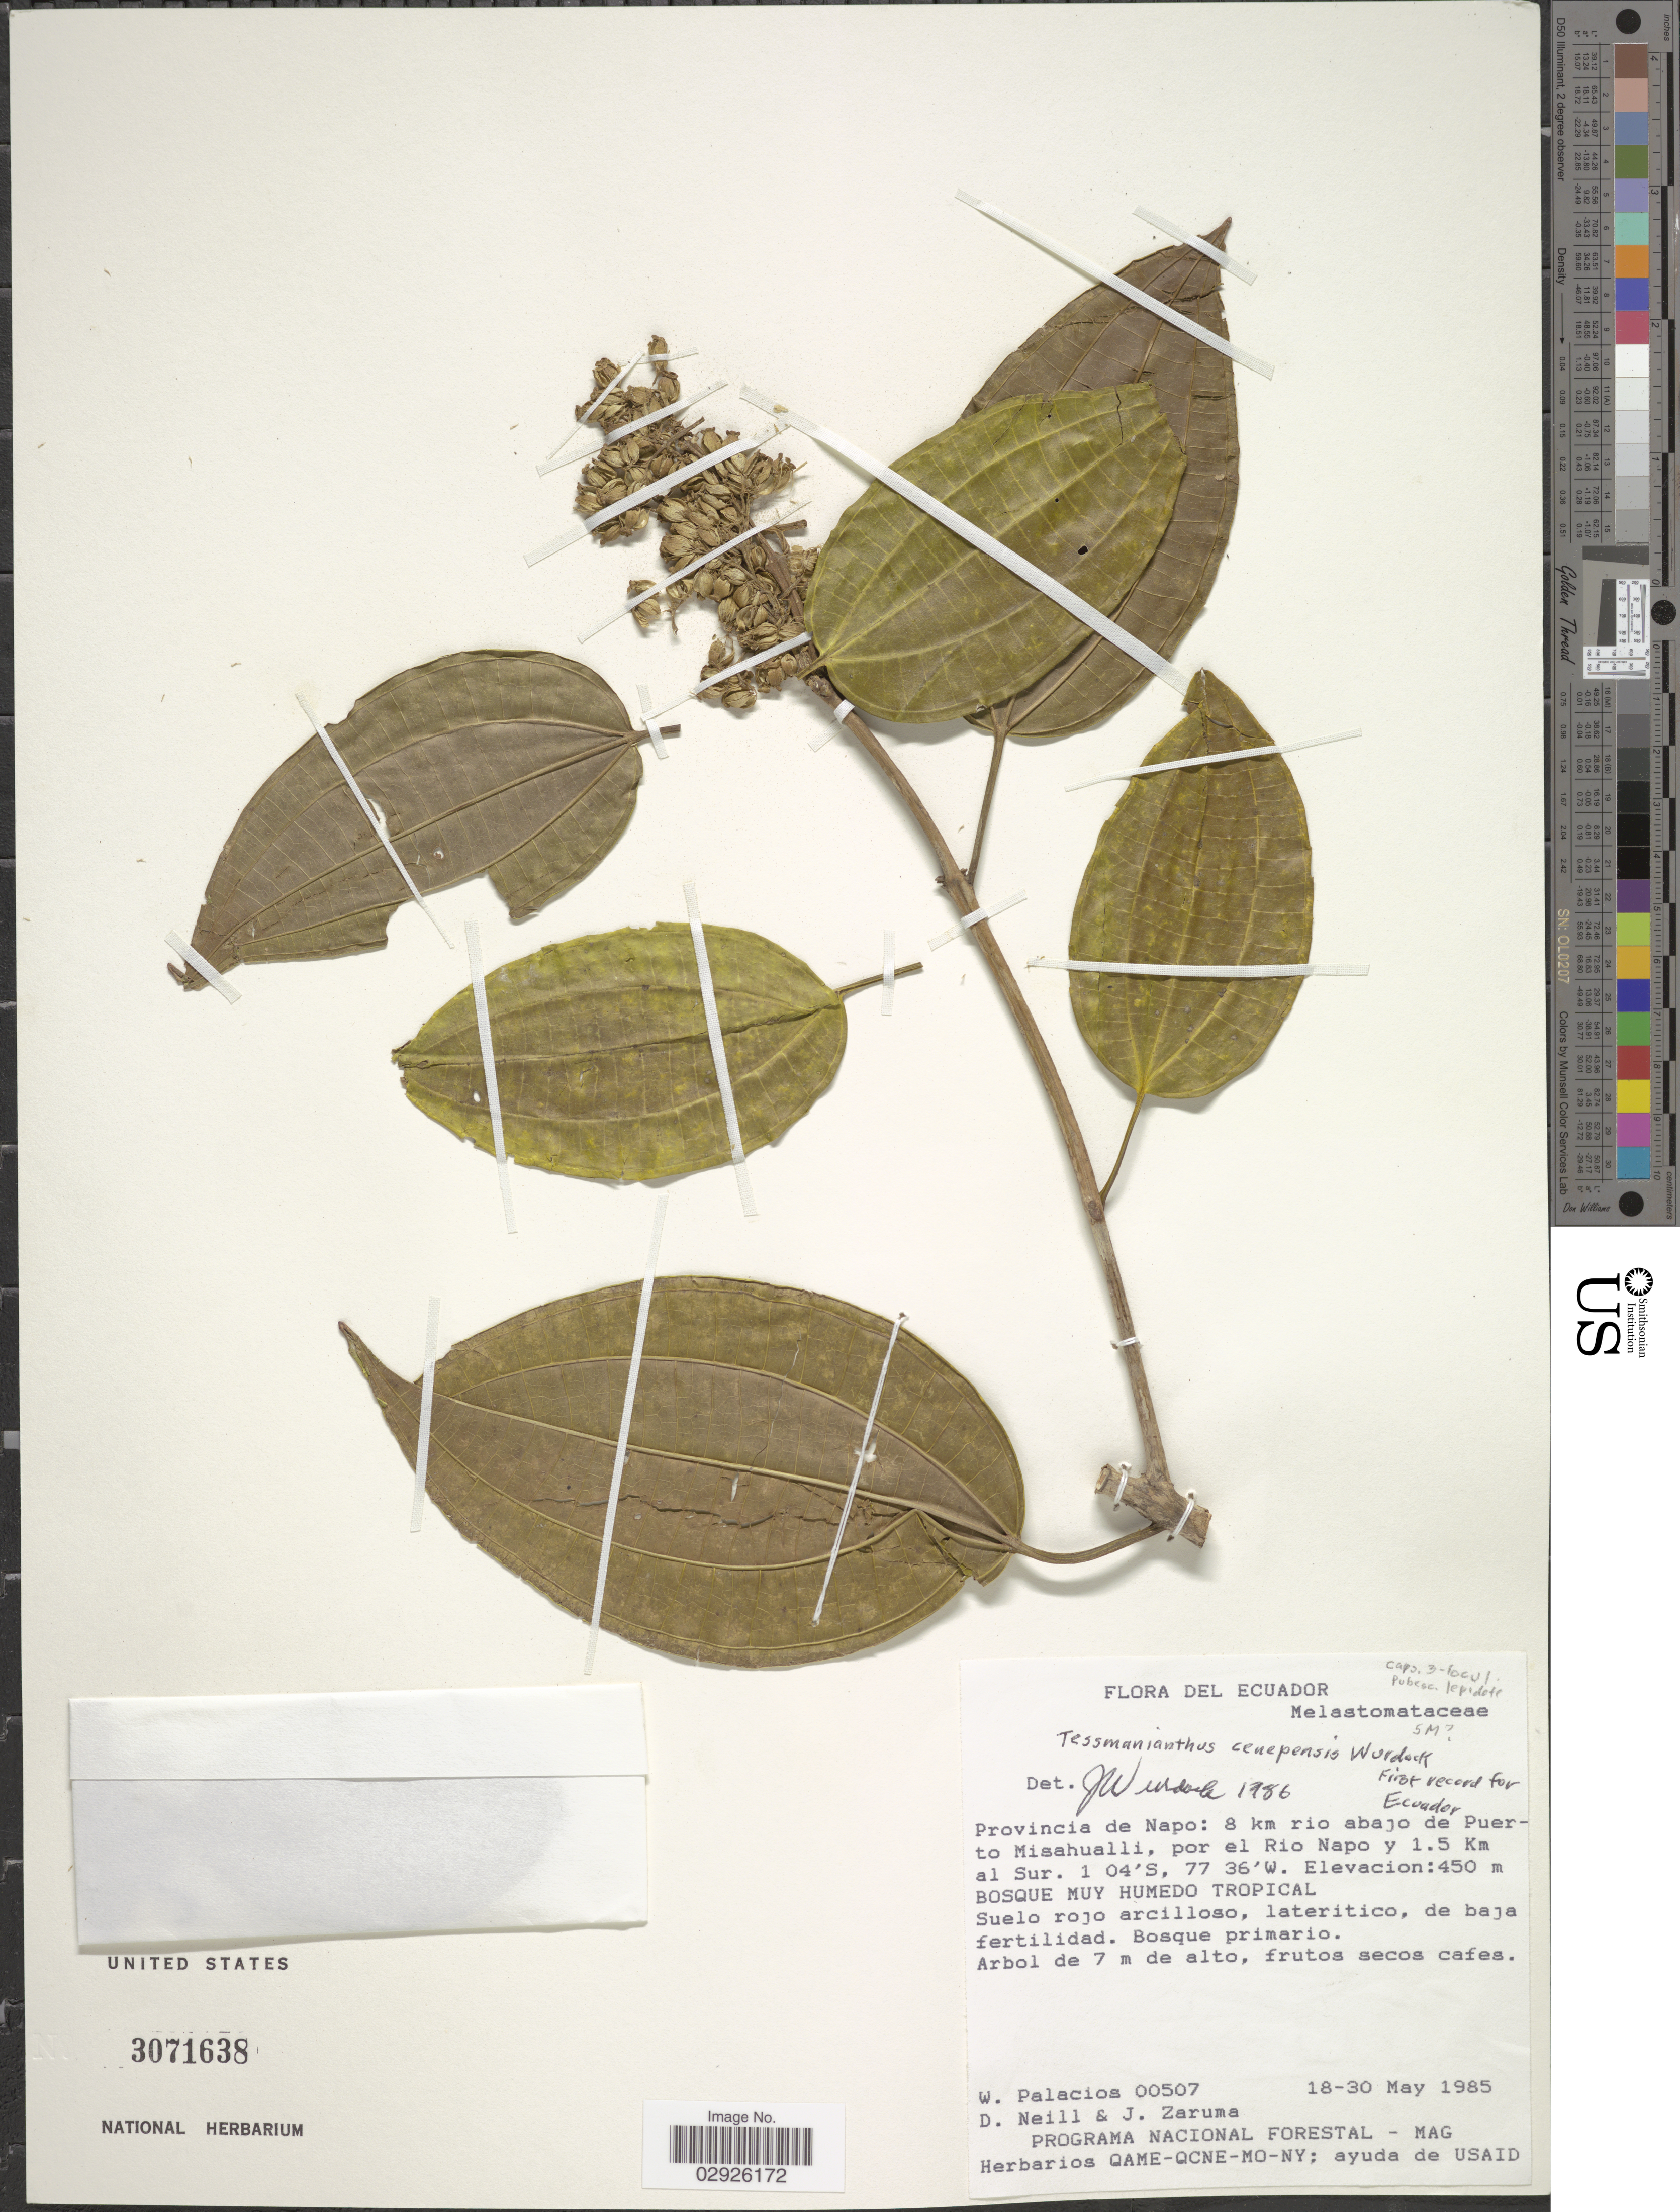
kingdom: Plantae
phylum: Tracheophyta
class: Magnoliopsida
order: Myrtales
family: Melastomataceae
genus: Tessmannianthus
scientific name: Tessmannianthus cenepensis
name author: Wurdack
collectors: W. Palacios, D. Neill & J. Zaruma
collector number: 00507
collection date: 1985-05-18/1985-05-30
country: Ecuador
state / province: Napo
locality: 8 km rio abajo de Puerto Misahualli, por el Rio Napo y 1.5 Km al Sur.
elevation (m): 450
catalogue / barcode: US 3071638